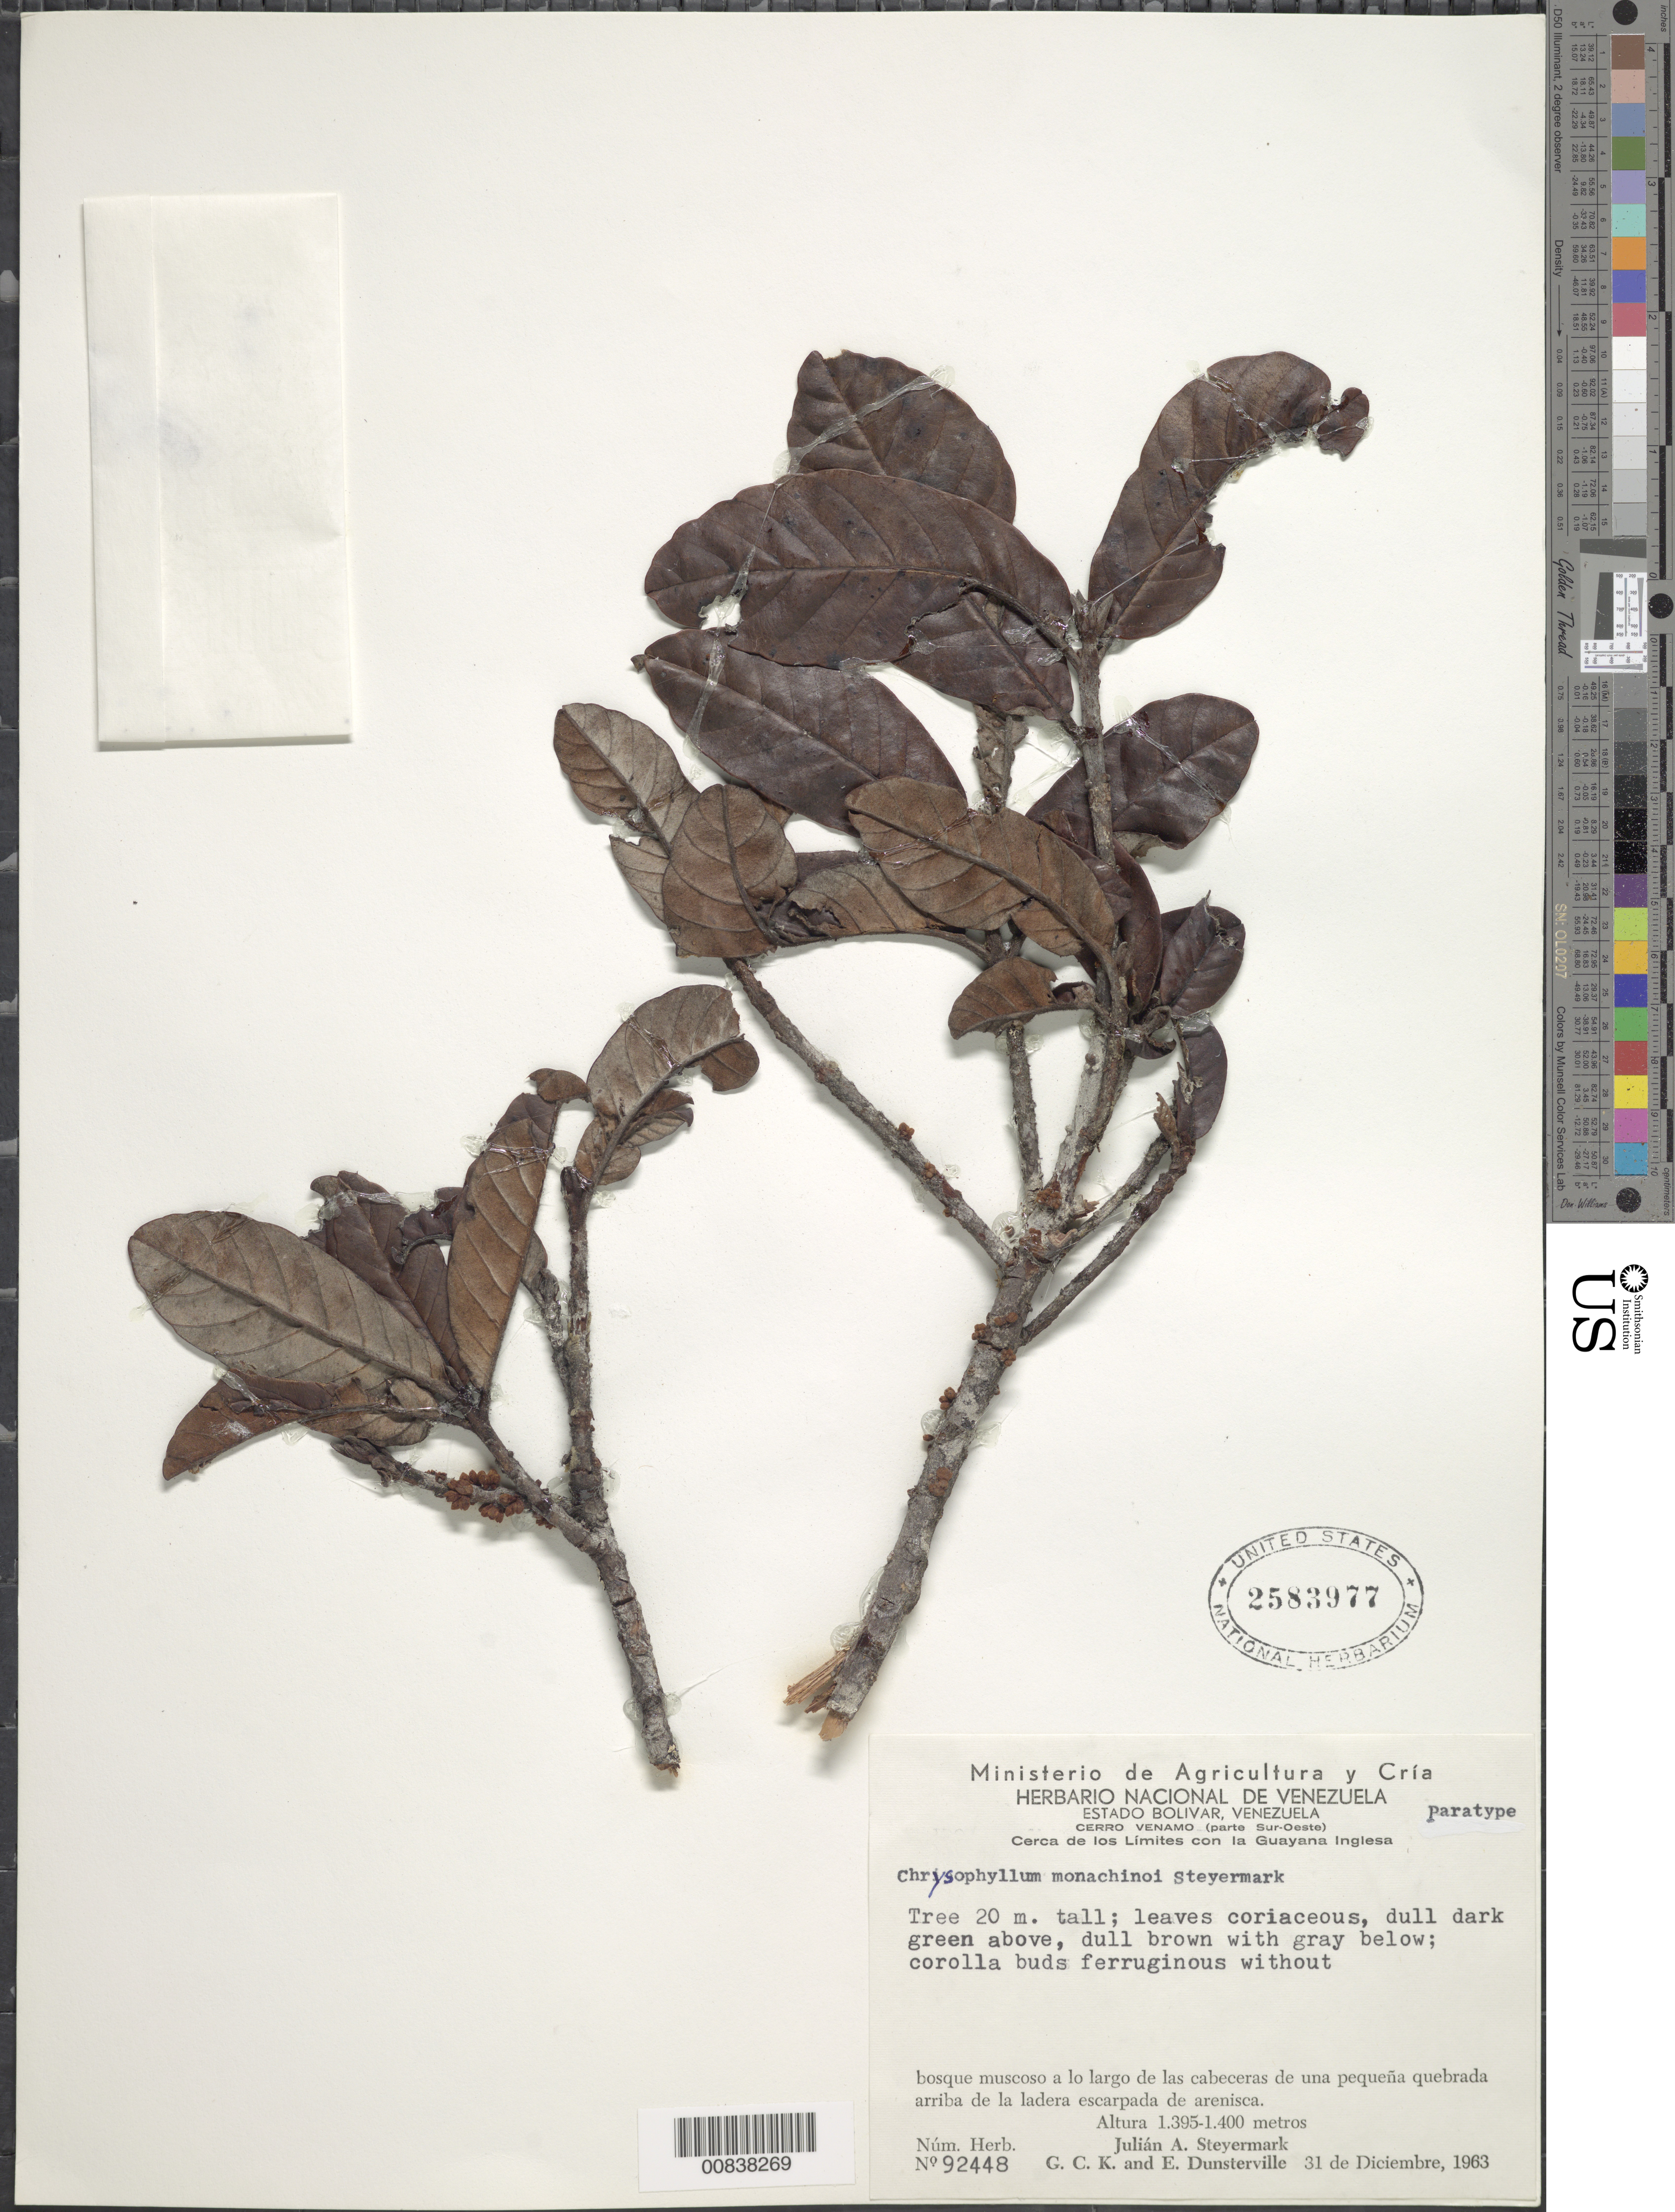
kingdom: Plantae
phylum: Tracheophyta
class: Magnoliopsida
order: Ericales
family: Sapotaceae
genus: Pradosia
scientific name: Pradosia beardii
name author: (Monach.) T.D. Penn.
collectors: J. Steyermark, G. C. K. Dunsterville & E. Dunsterville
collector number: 92448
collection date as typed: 31-Dec-63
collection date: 1963-12-31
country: Venezuela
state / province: Bolívar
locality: Cerro Venamo, Río Venamo, cerca de los limites con Guayana Inglesa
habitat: Bosque muscoso a lo largo de las cabercas de una pequena quebrada arriba de la ladera escarpada de arensica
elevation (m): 1395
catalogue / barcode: US 2583977